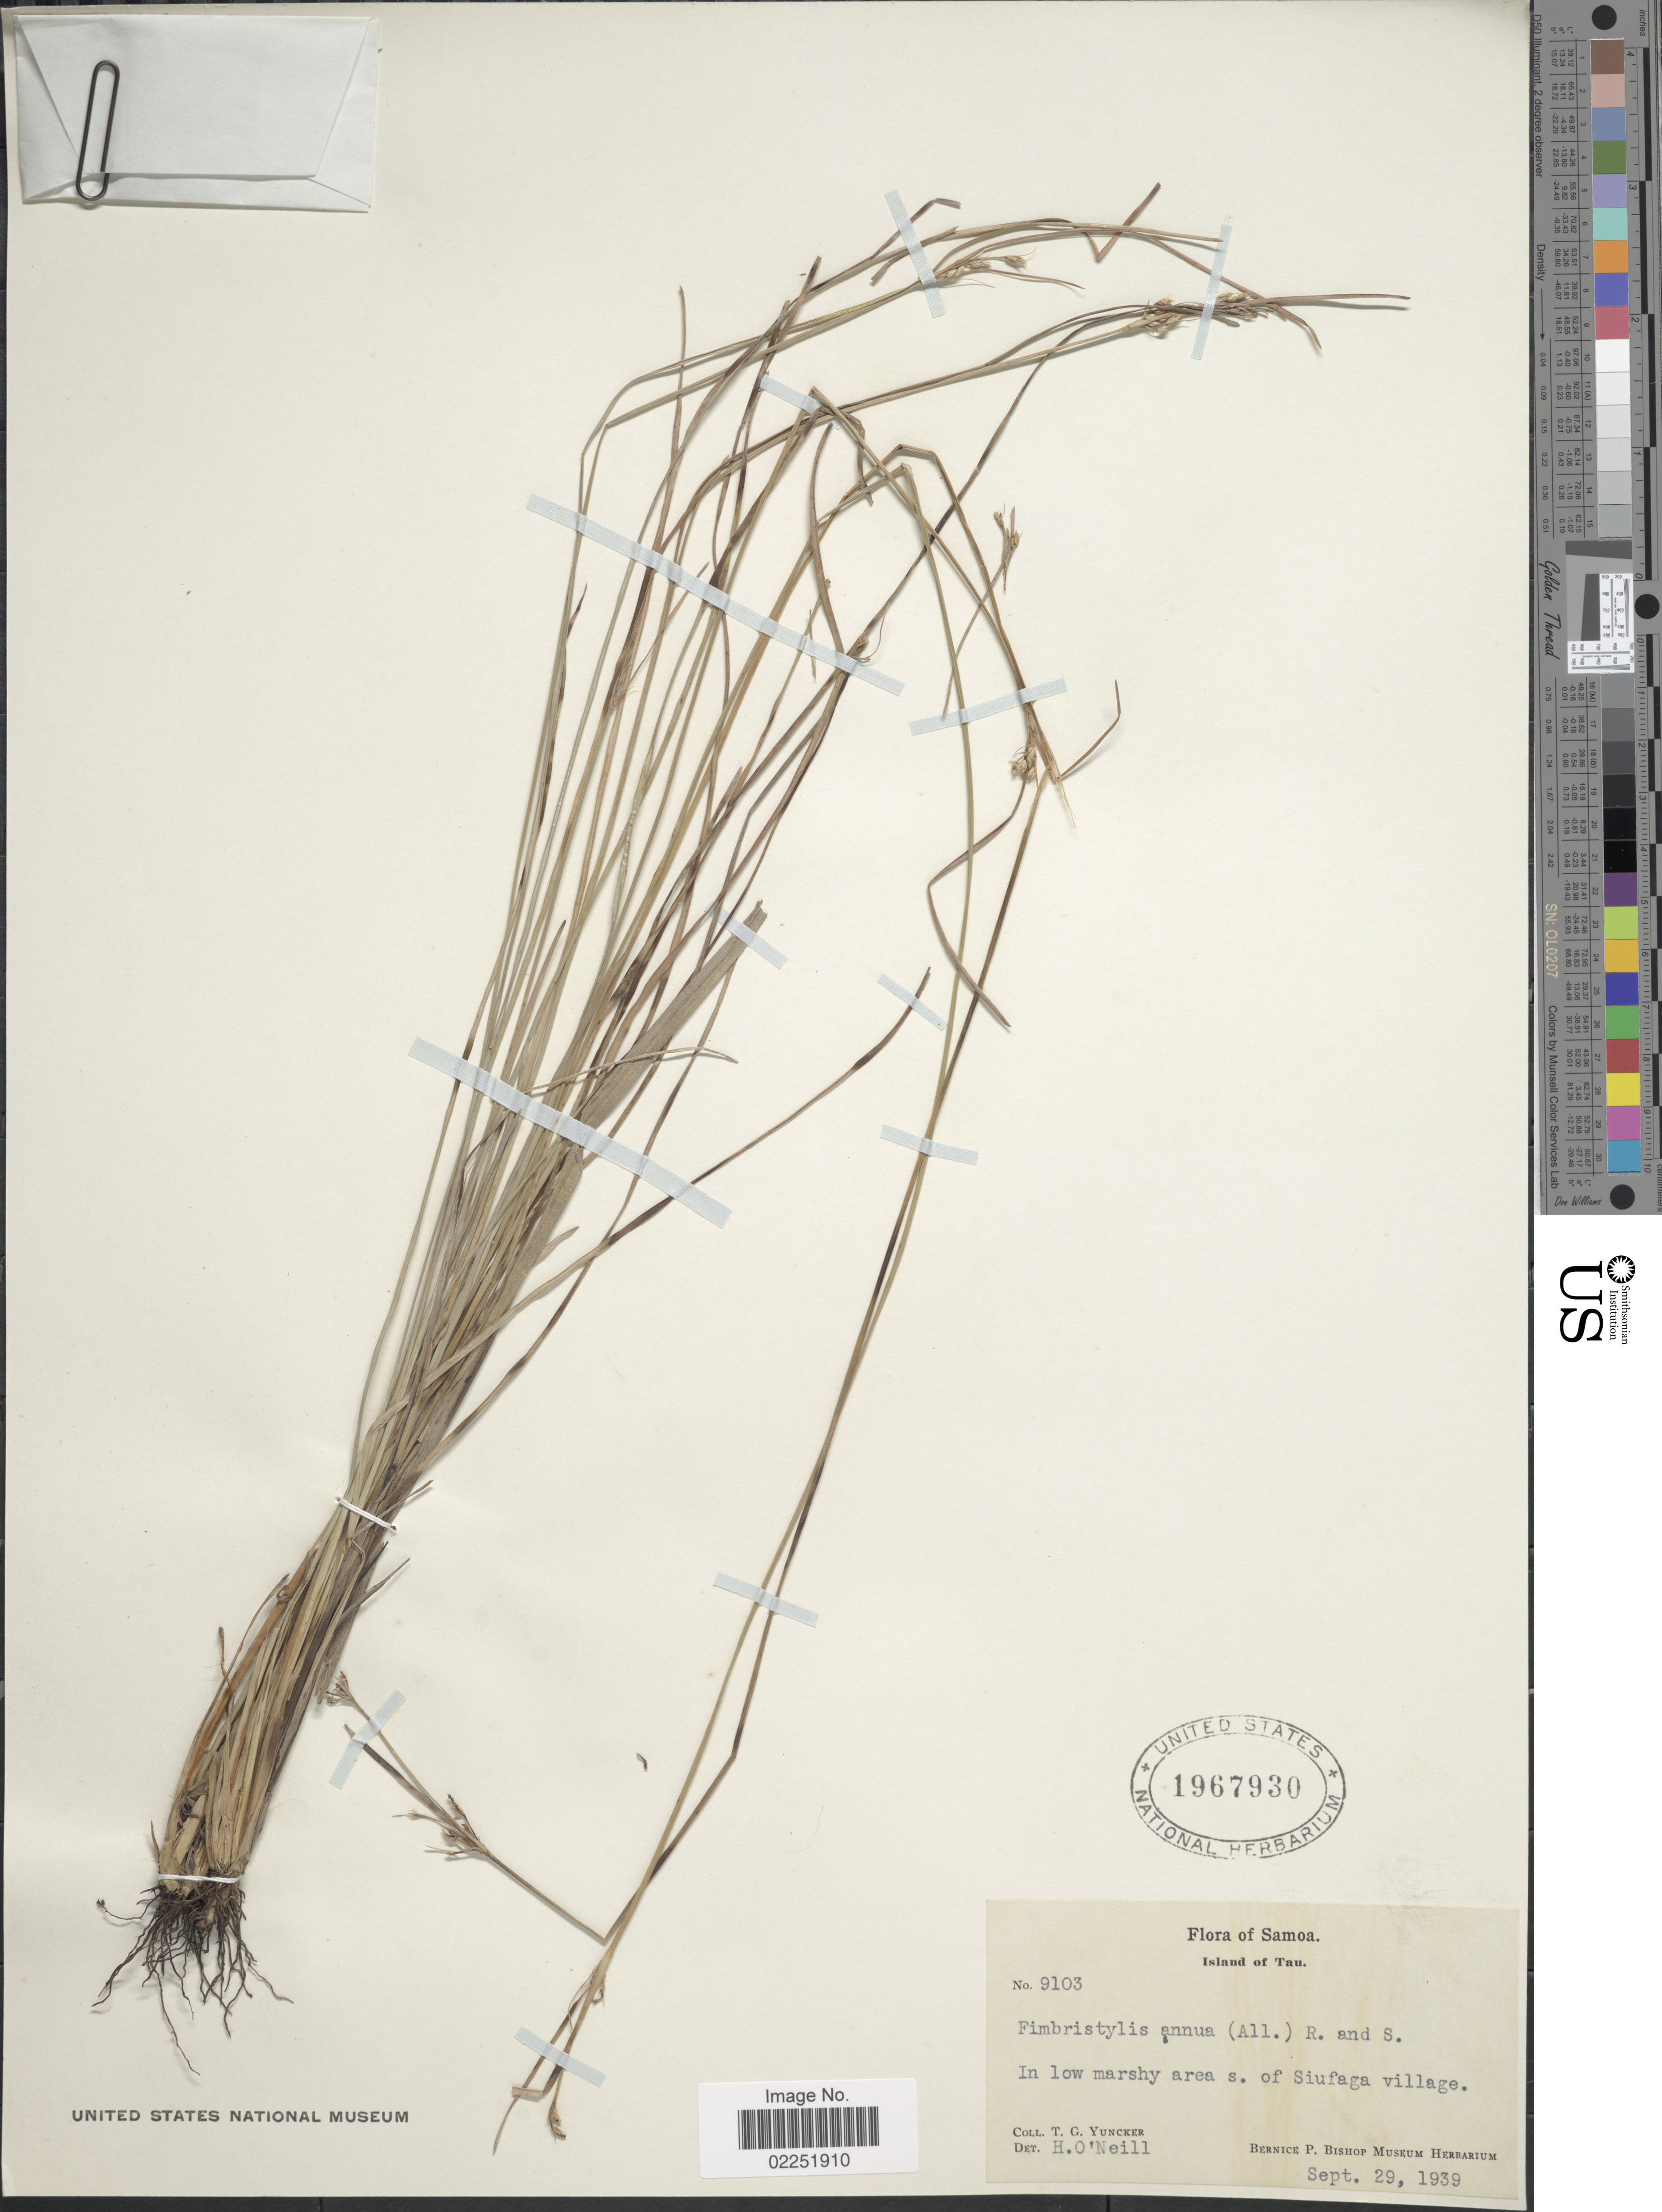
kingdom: Plantae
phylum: Tracheophyta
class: Liliopsida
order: Poales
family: Cyperaceae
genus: Fimbristylis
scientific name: Fimbristylis dichotoma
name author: (L.) Vahl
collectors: T. G. Yuncker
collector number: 9103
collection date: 1939-09-29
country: American Samoa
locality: Samoa, Island of Tau, In low marshy area S. of Siufaga village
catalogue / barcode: US 1967930